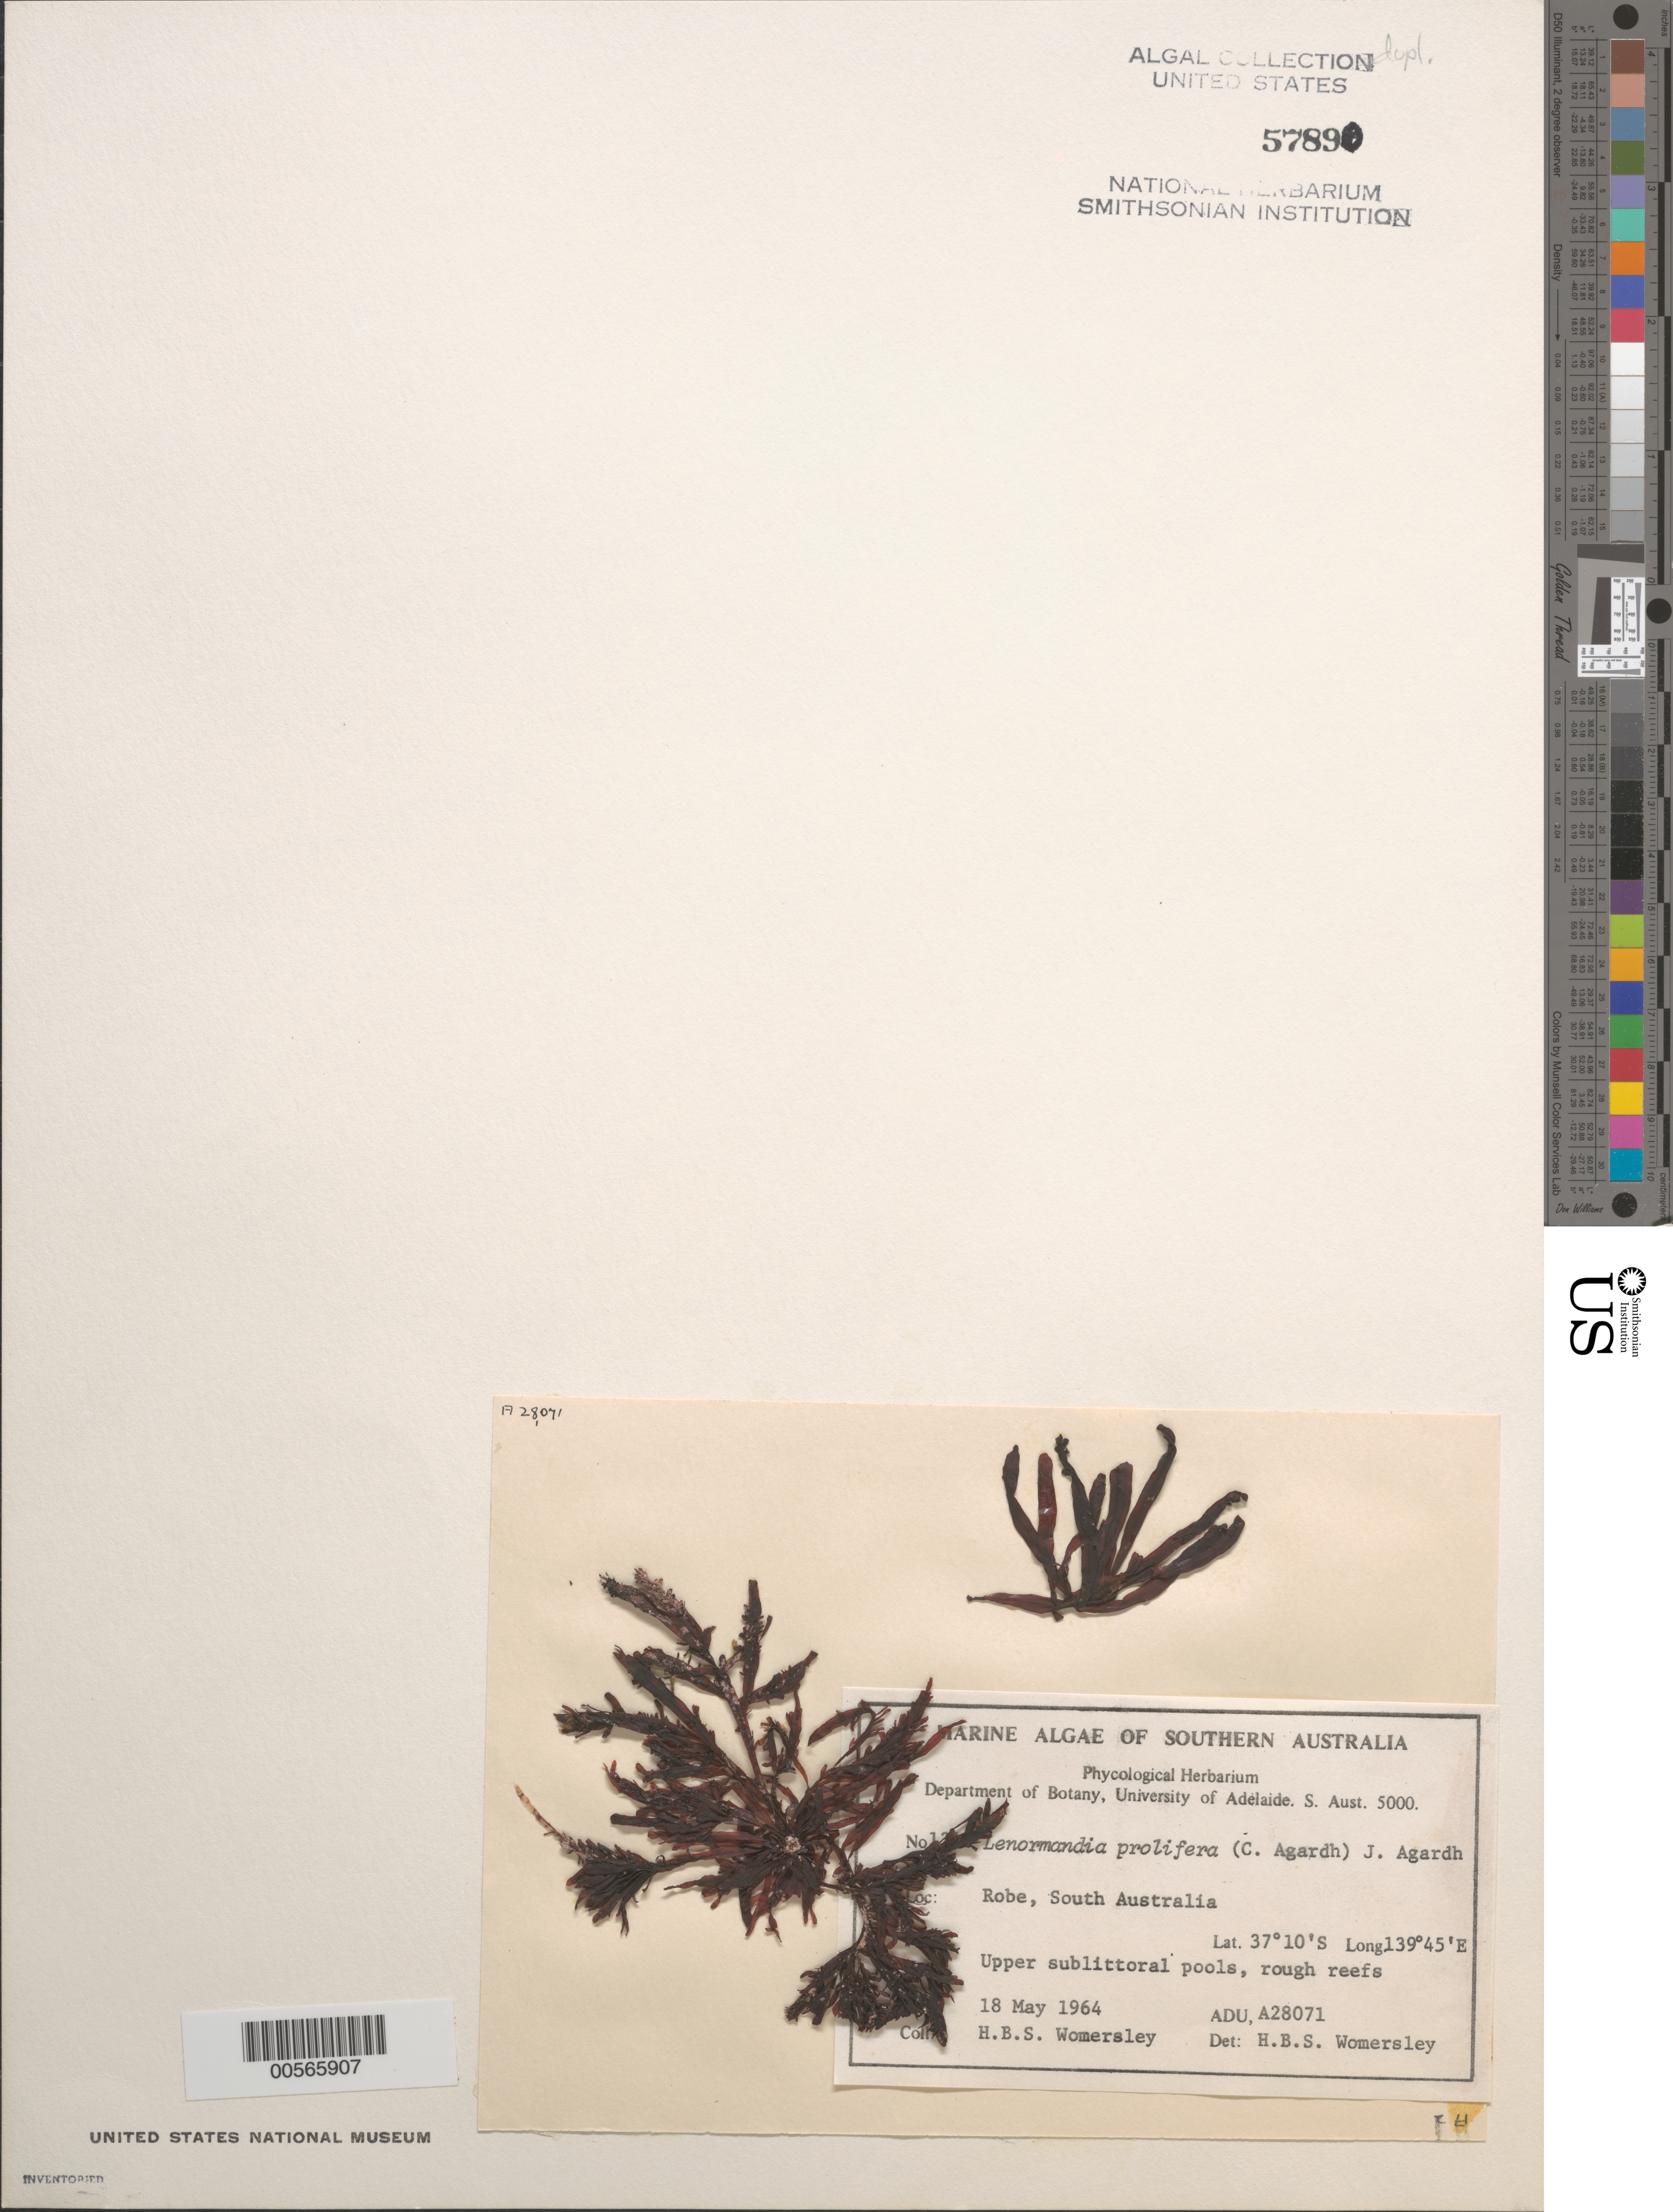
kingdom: Plantae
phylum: Rhodophyta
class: Florideophyceae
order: Ceramiales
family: Rhodomelaceae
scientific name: Lenormandia prolifera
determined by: Womersley, H. B. S.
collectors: H. B. S. Womersley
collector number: ADU A28071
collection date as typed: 18 May 1964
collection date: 1964-05-18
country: Australia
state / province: South Australia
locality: Robe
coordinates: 37 10' S, 139 45' E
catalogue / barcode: US 57890